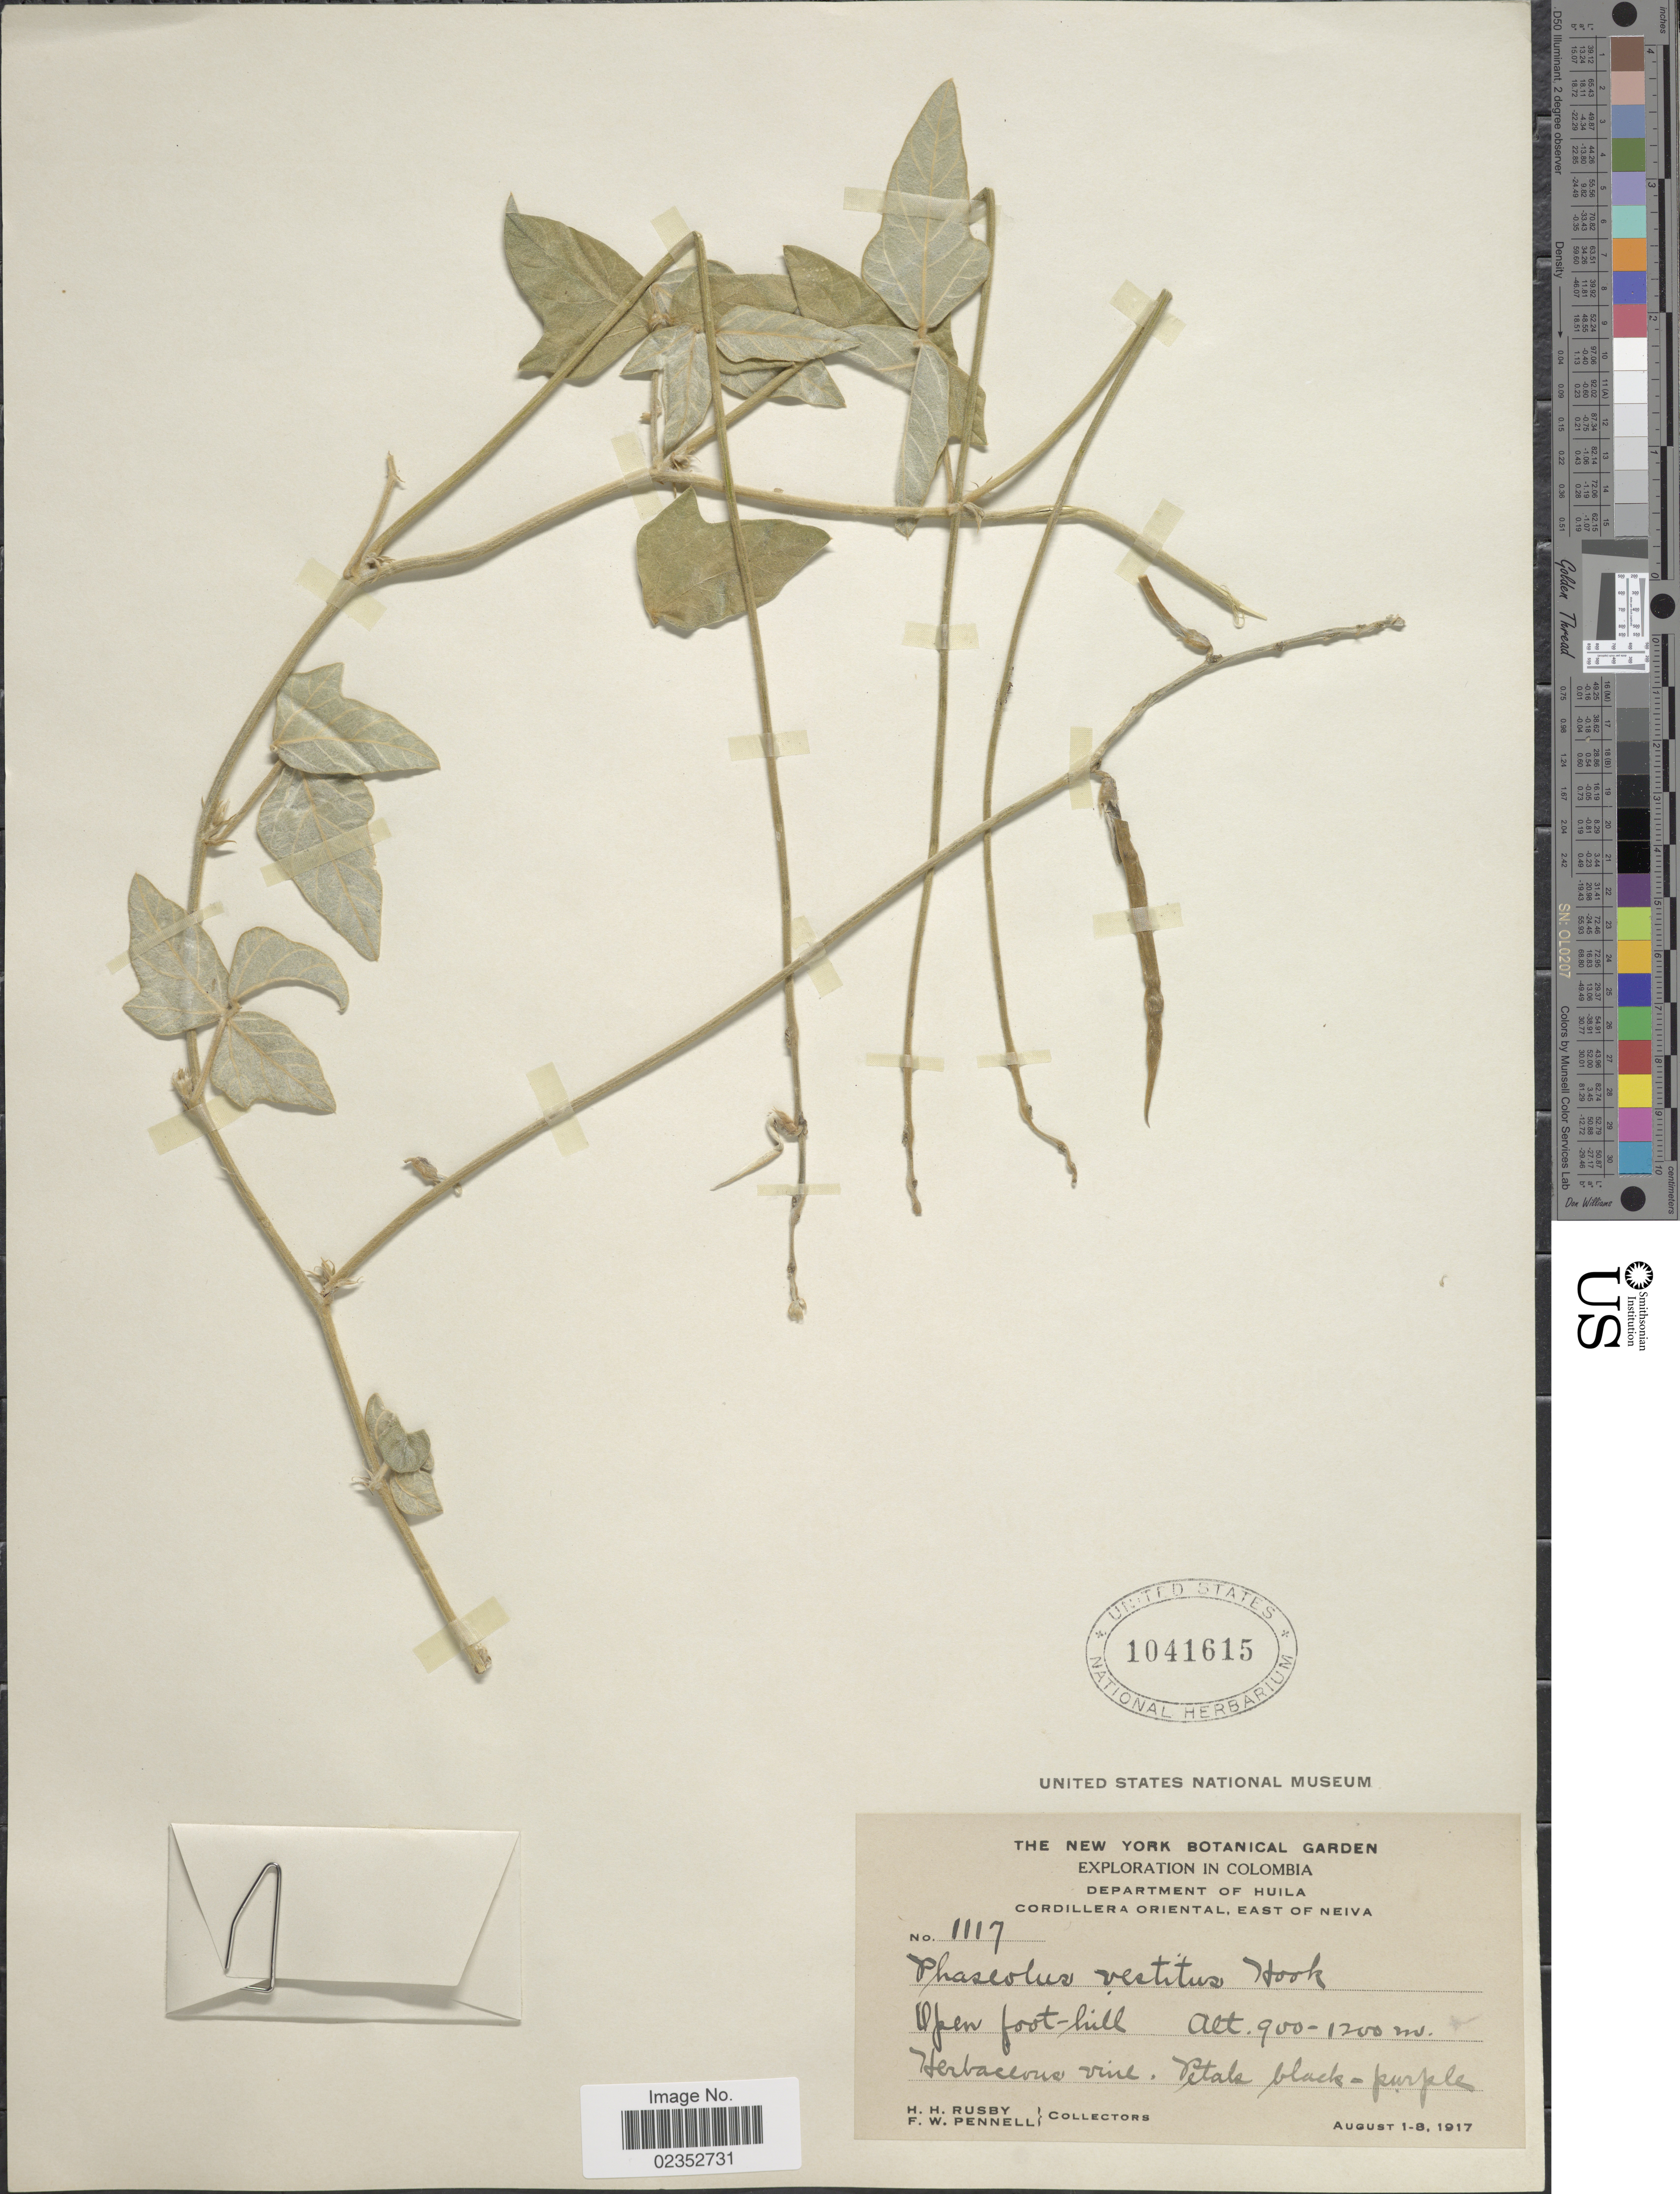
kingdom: Plantae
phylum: Tracheophyta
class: Magnoliopsida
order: Fabales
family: Fabaceae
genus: Macroptilium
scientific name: Macroptilium atropurpureum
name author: (DC.) Urb.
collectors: H. H. Rusby & F. W. Pennell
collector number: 1117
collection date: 1917-08-01/1917-08-08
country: Colombia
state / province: Huila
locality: Cordillera Oriental, east of Neiva, open foot-hill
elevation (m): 900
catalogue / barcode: US 1041615